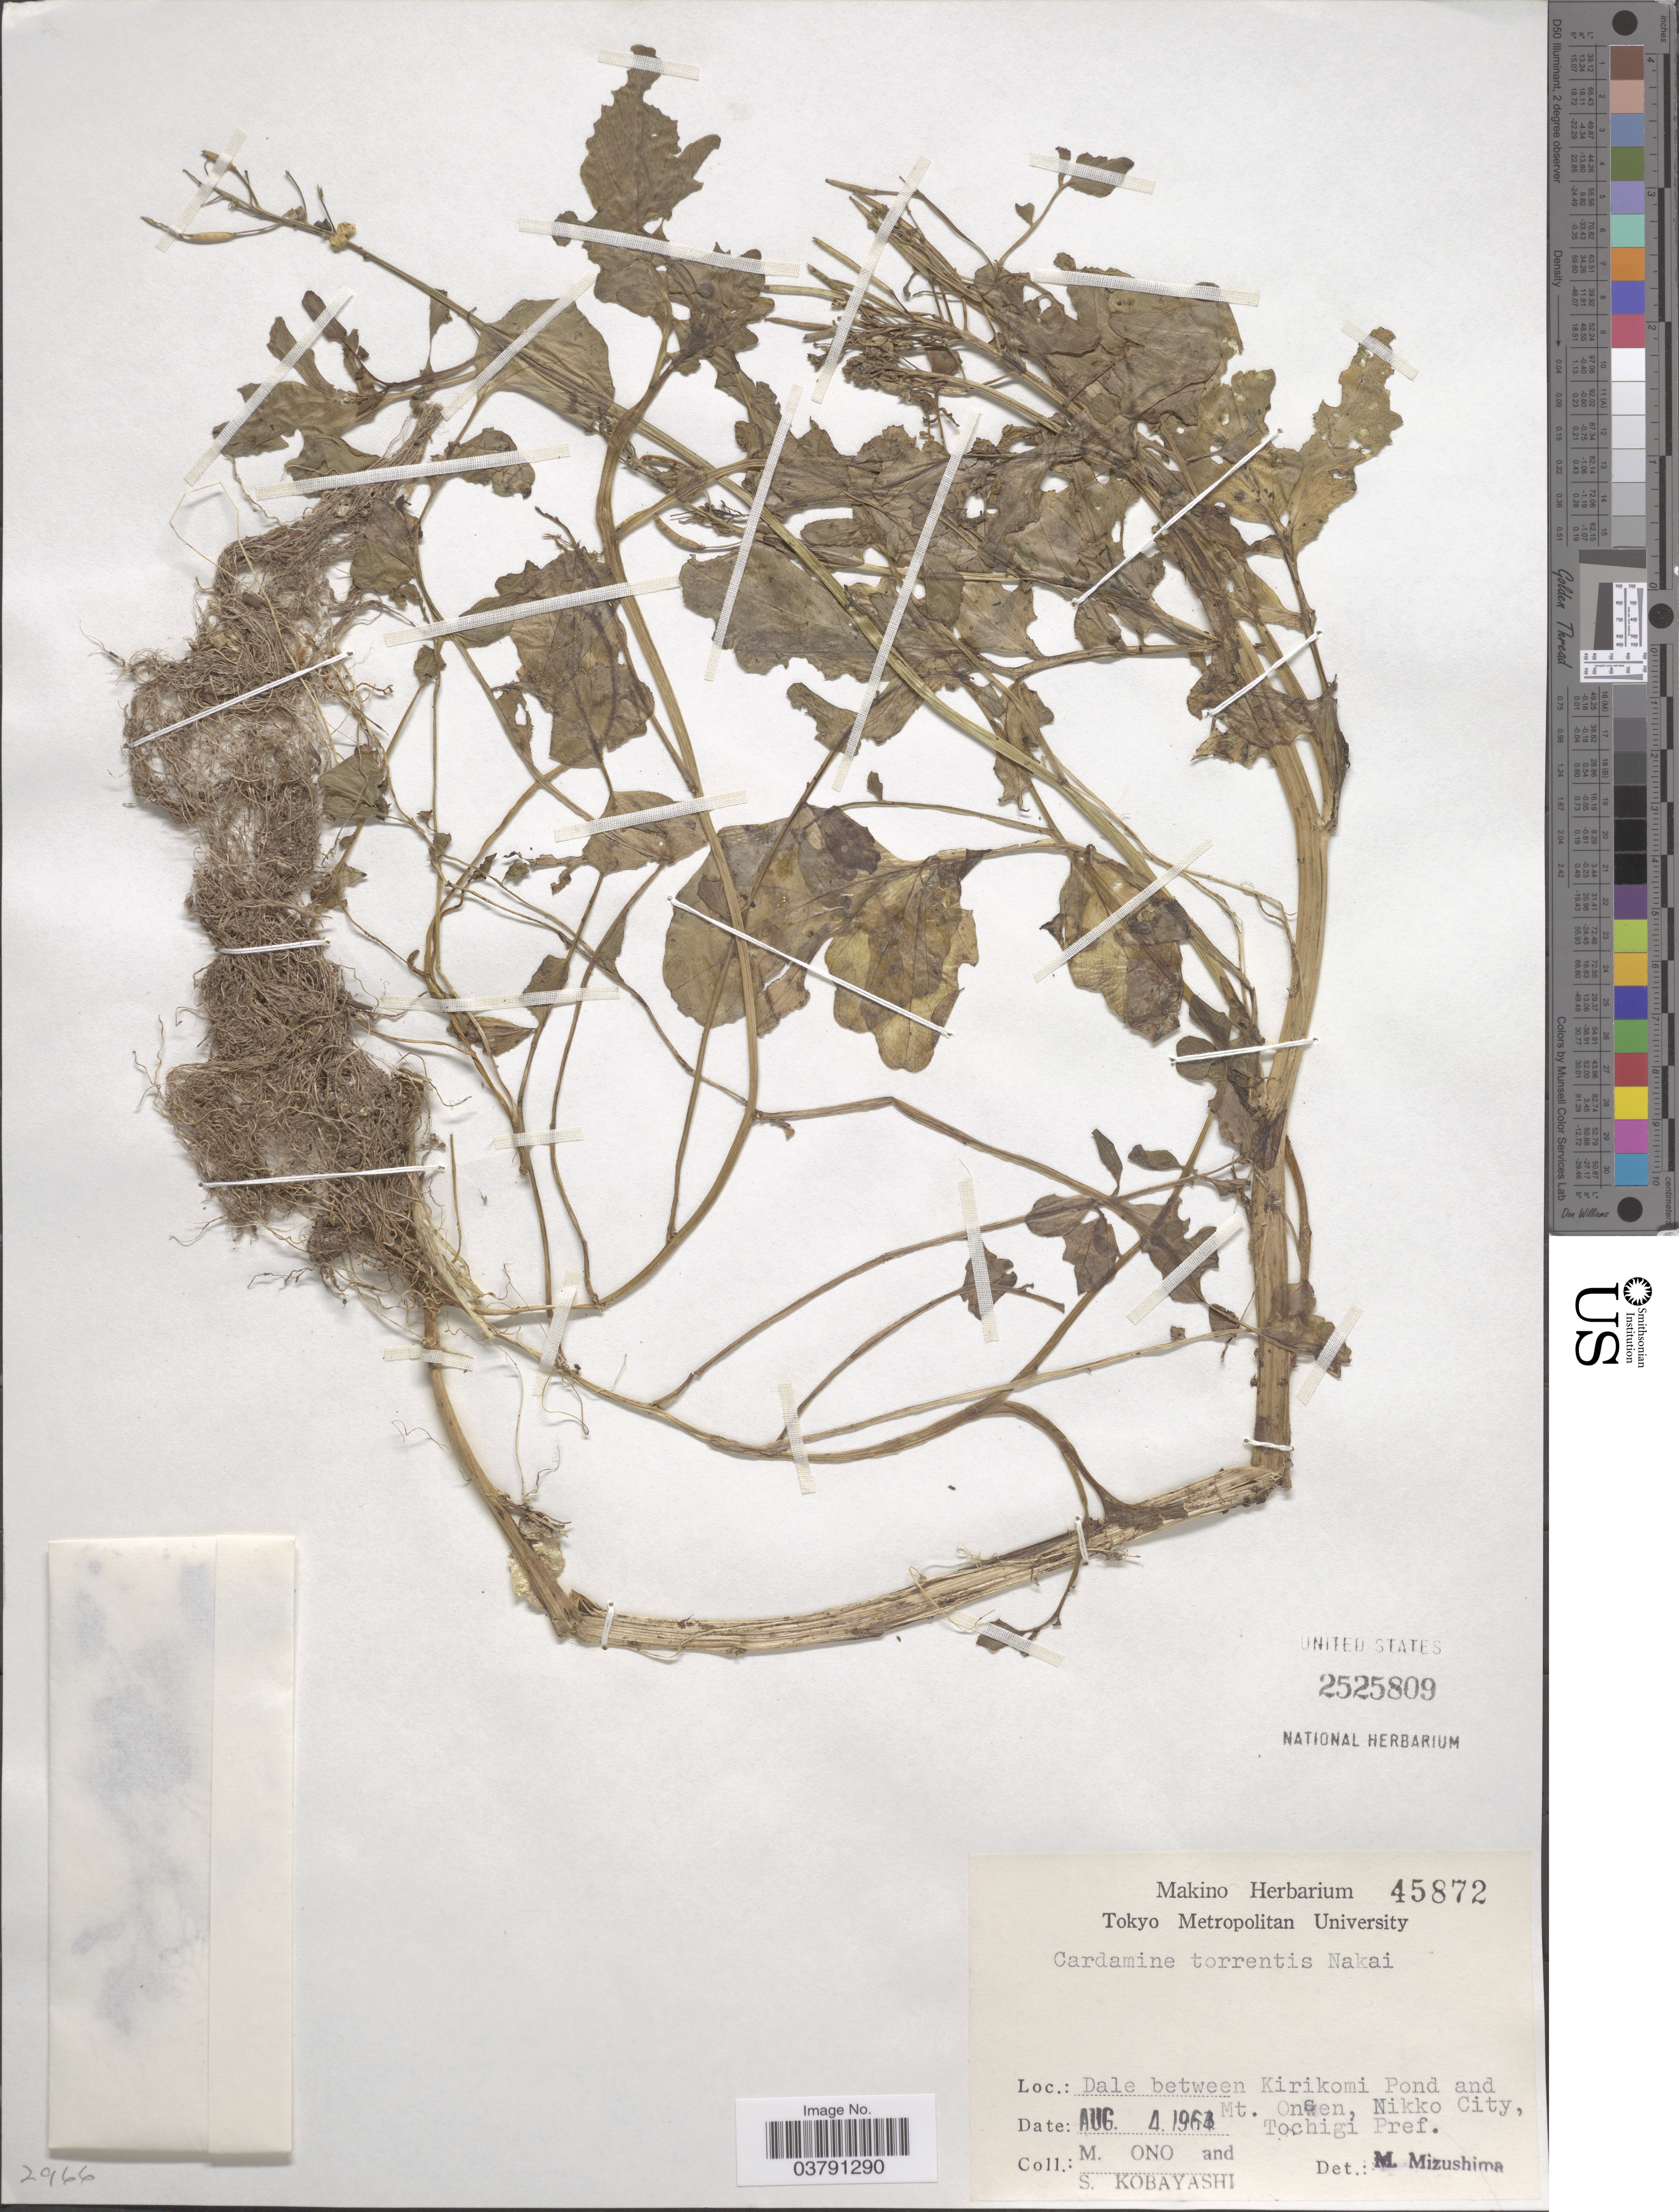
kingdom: Plantae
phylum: Tracheophyta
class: Magnoliopsida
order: Brassicales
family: Brassicaceae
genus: Cardamine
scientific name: Cardamine torrentis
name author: Nakai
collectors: M. Ono & S. Kobayashi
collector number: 45872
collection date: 1963-08-04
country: Japan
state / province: Totigi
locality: Dale between Kirikomi Pond and Mt. Onsen, Nikko City, Tochigi Pref.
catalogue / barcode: US 2525809